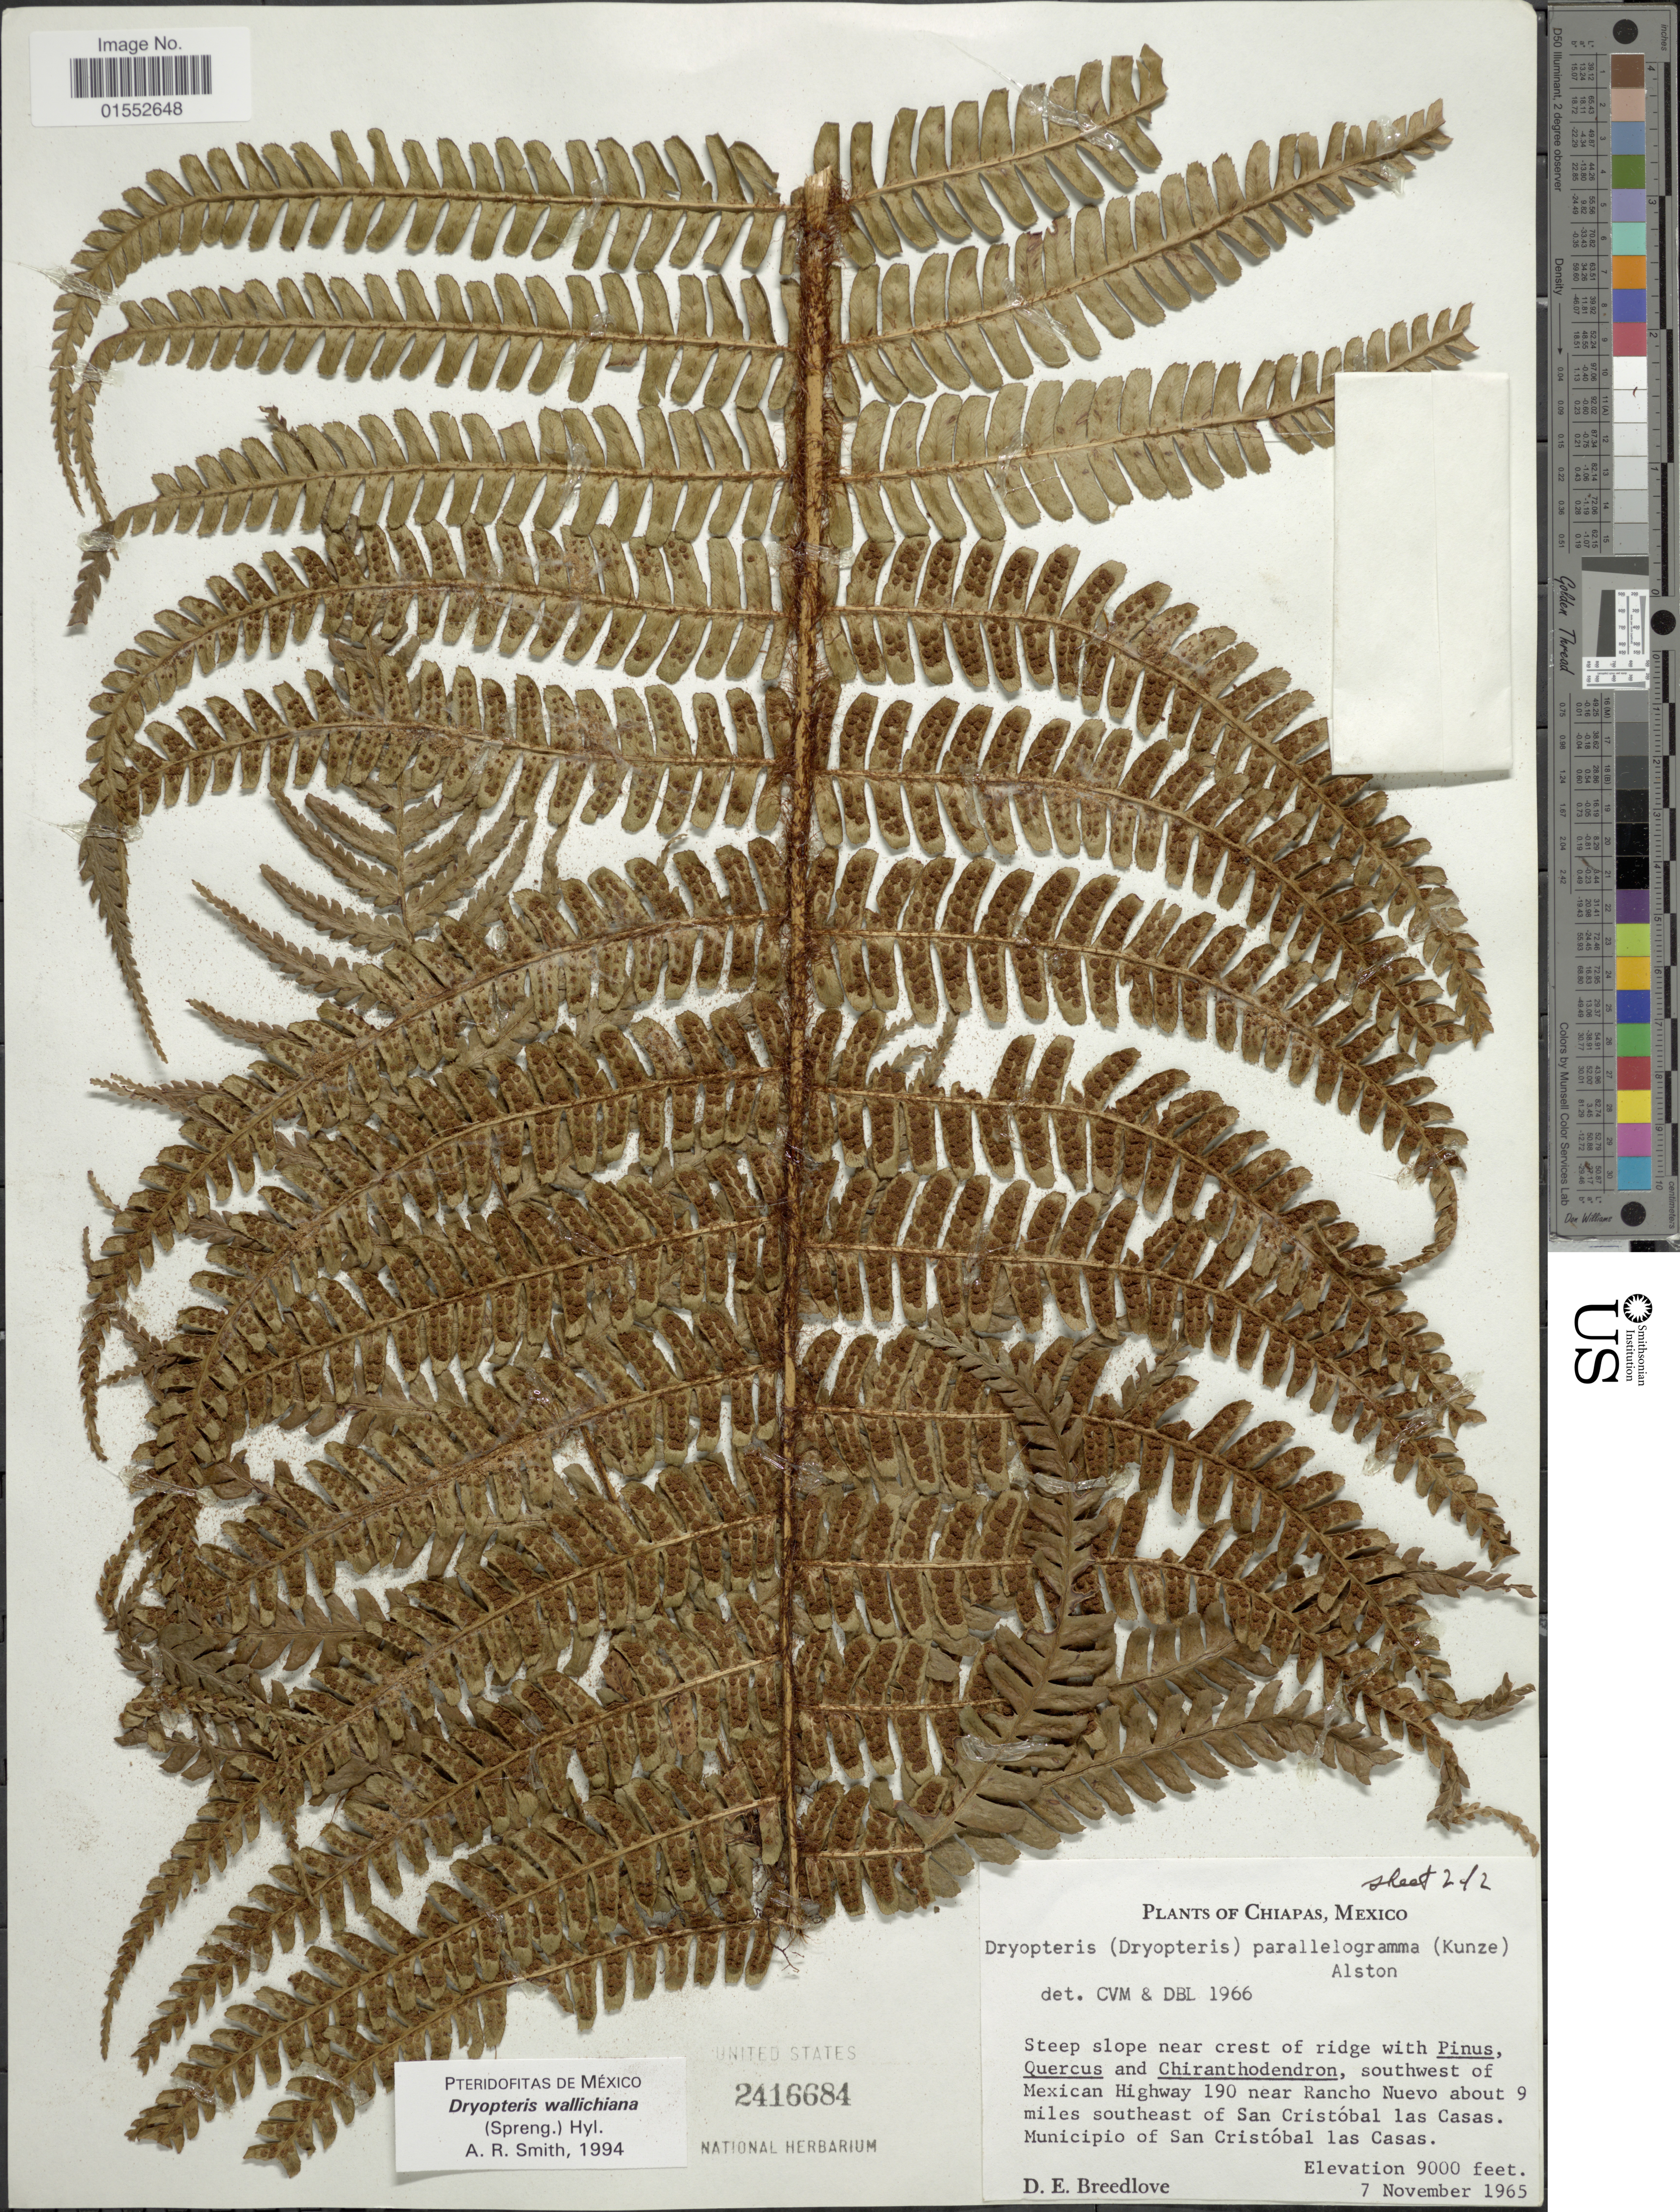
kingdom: Plantae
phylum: Tracheophyta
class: Polypodiopsida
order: Polypodiales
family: Dryopteridaceae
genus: Dryopteris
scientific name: Dryopteris wallichiana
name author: (Spreng.) Hyl.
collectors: D. E. Breedlove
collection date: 1965-11-07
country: Mexico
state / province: Chiapas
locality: Southwest of Mexican Highway 190 near Rancho Nuevo about 9 miles southeast of San Cristóbal las Casas, Municipio of San Cristóbal las Casas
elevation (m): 2743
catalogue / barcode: US 2416684